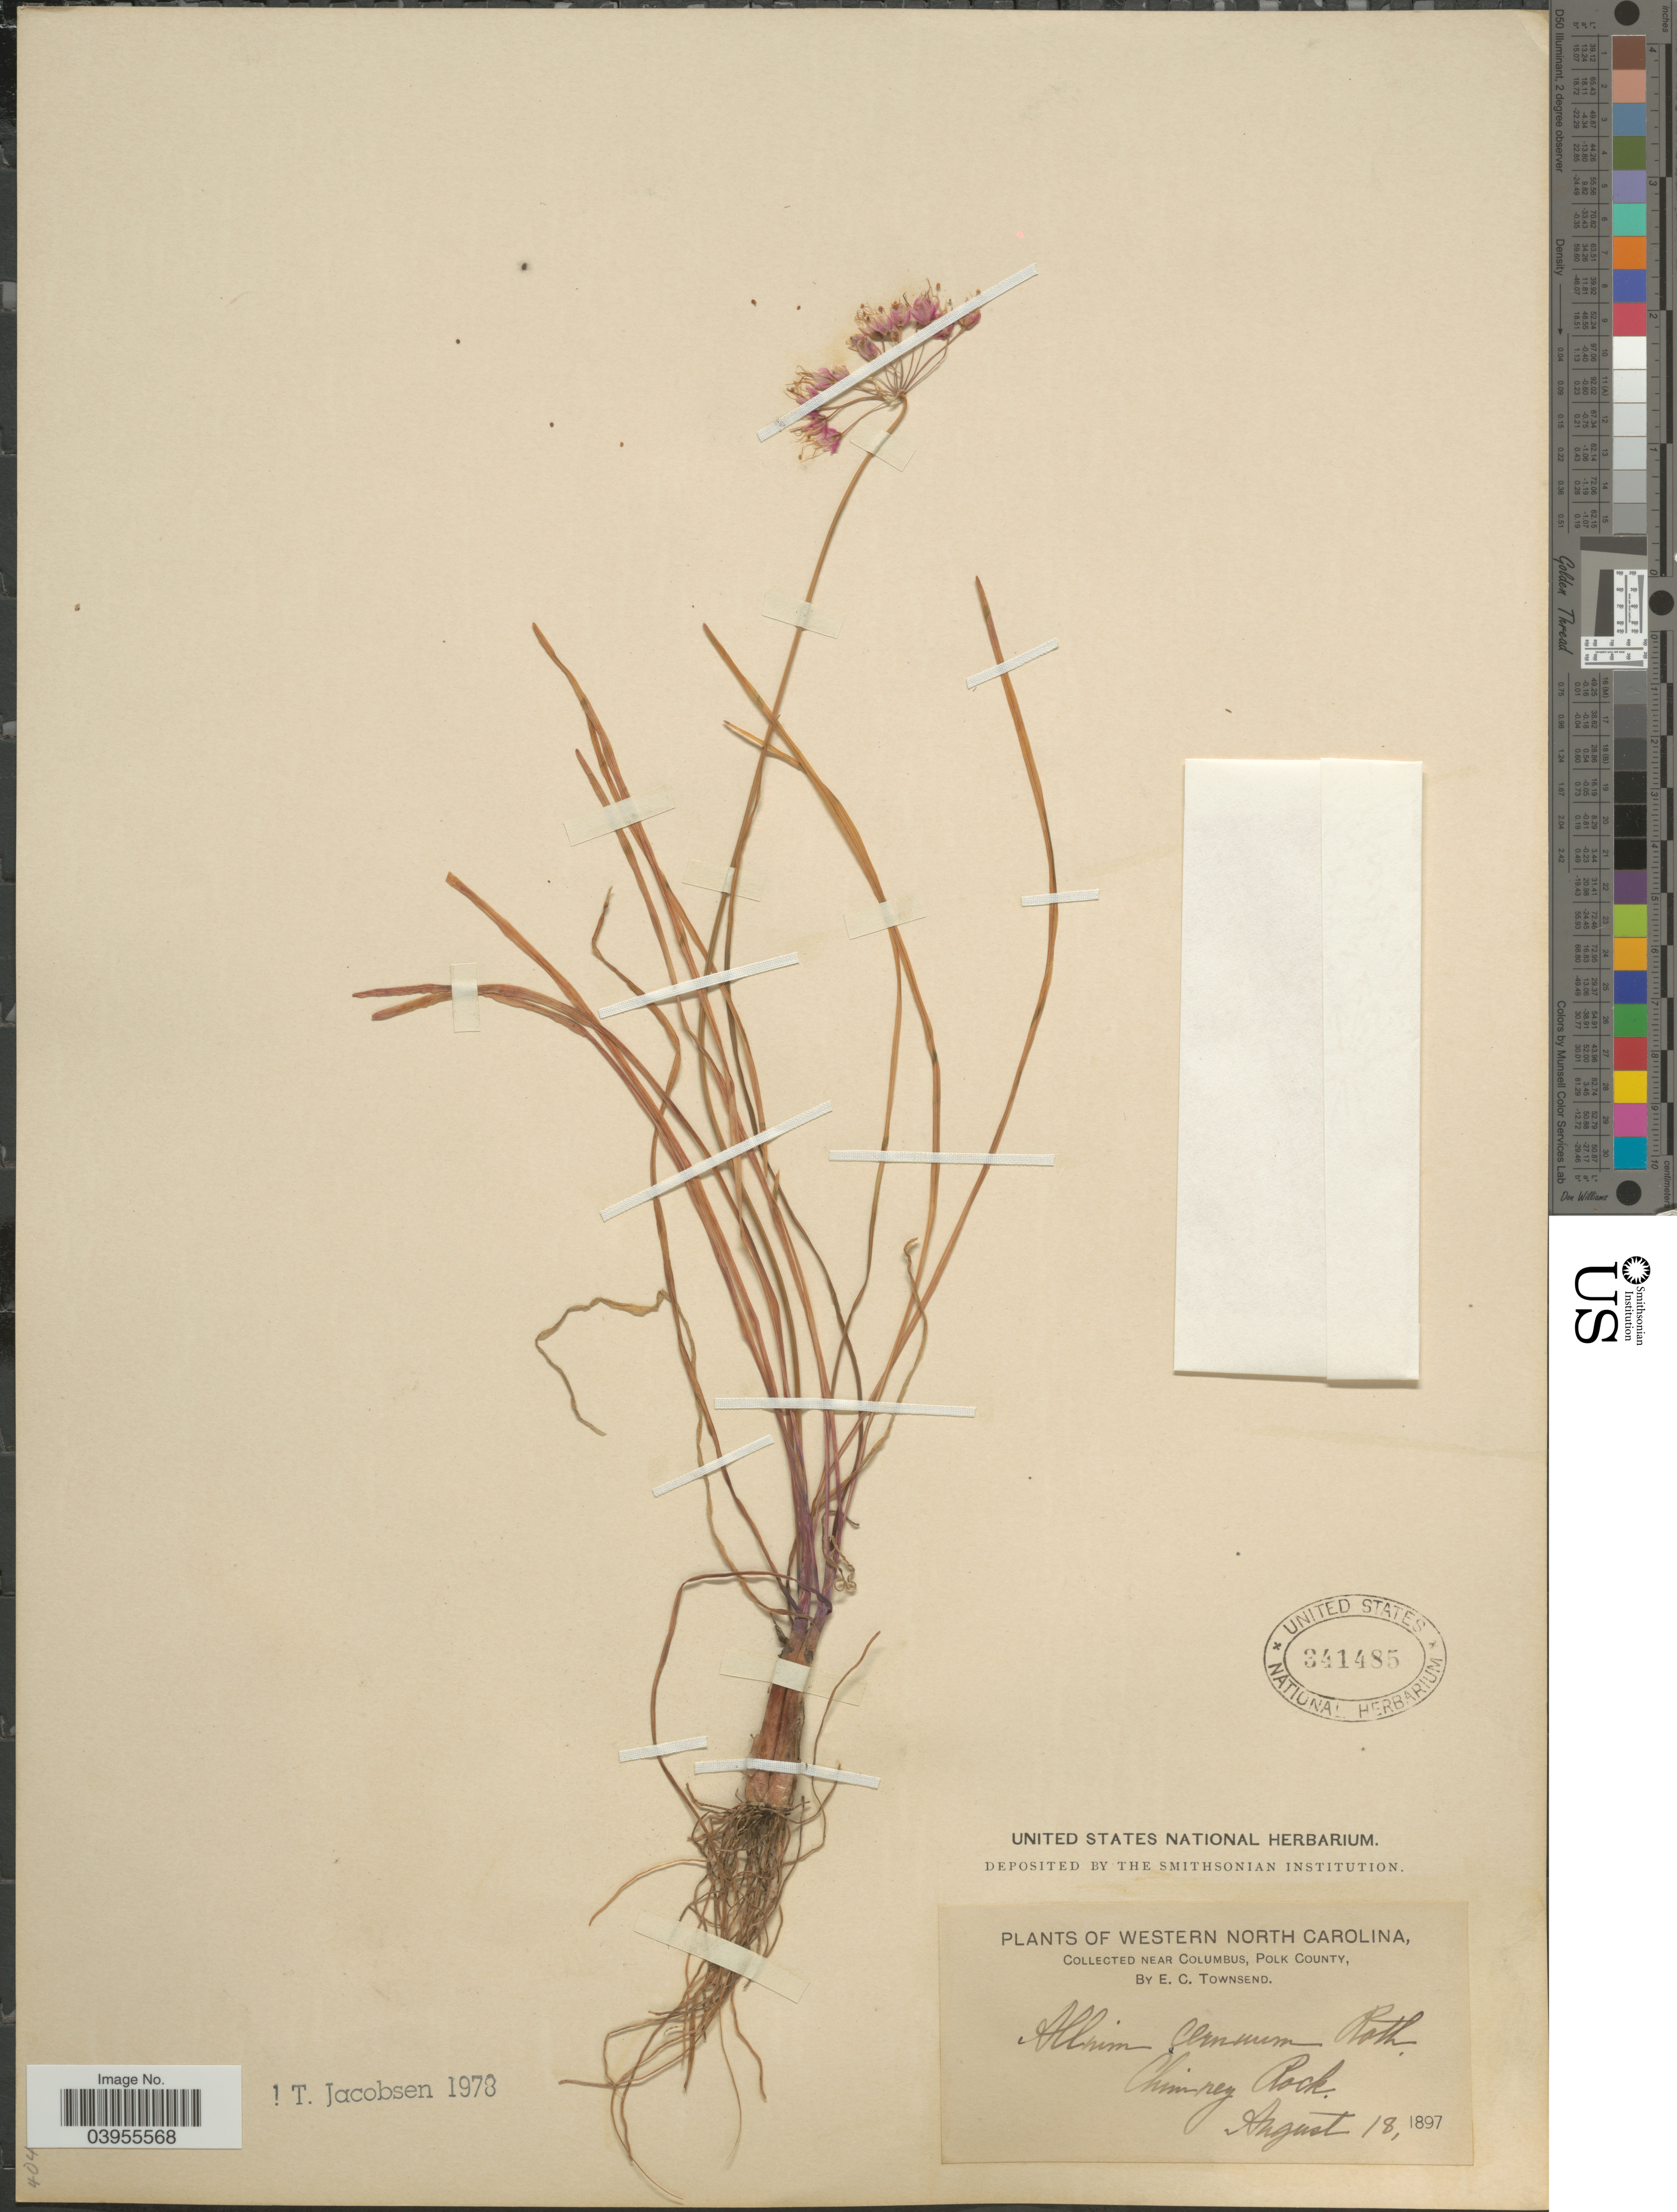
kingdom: Plantae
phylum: Tracheophyta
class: Liliopsida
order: Asparagales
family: Amaryllidaceae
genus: Allium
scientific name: Allium cernuum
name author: Roth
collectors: E. C. Townsend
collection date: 1897-08-18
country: United States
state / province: North Carolina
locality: Western North Carolina. Near Columbus, Polk County. Chimney Rock.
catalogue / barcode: US 341485